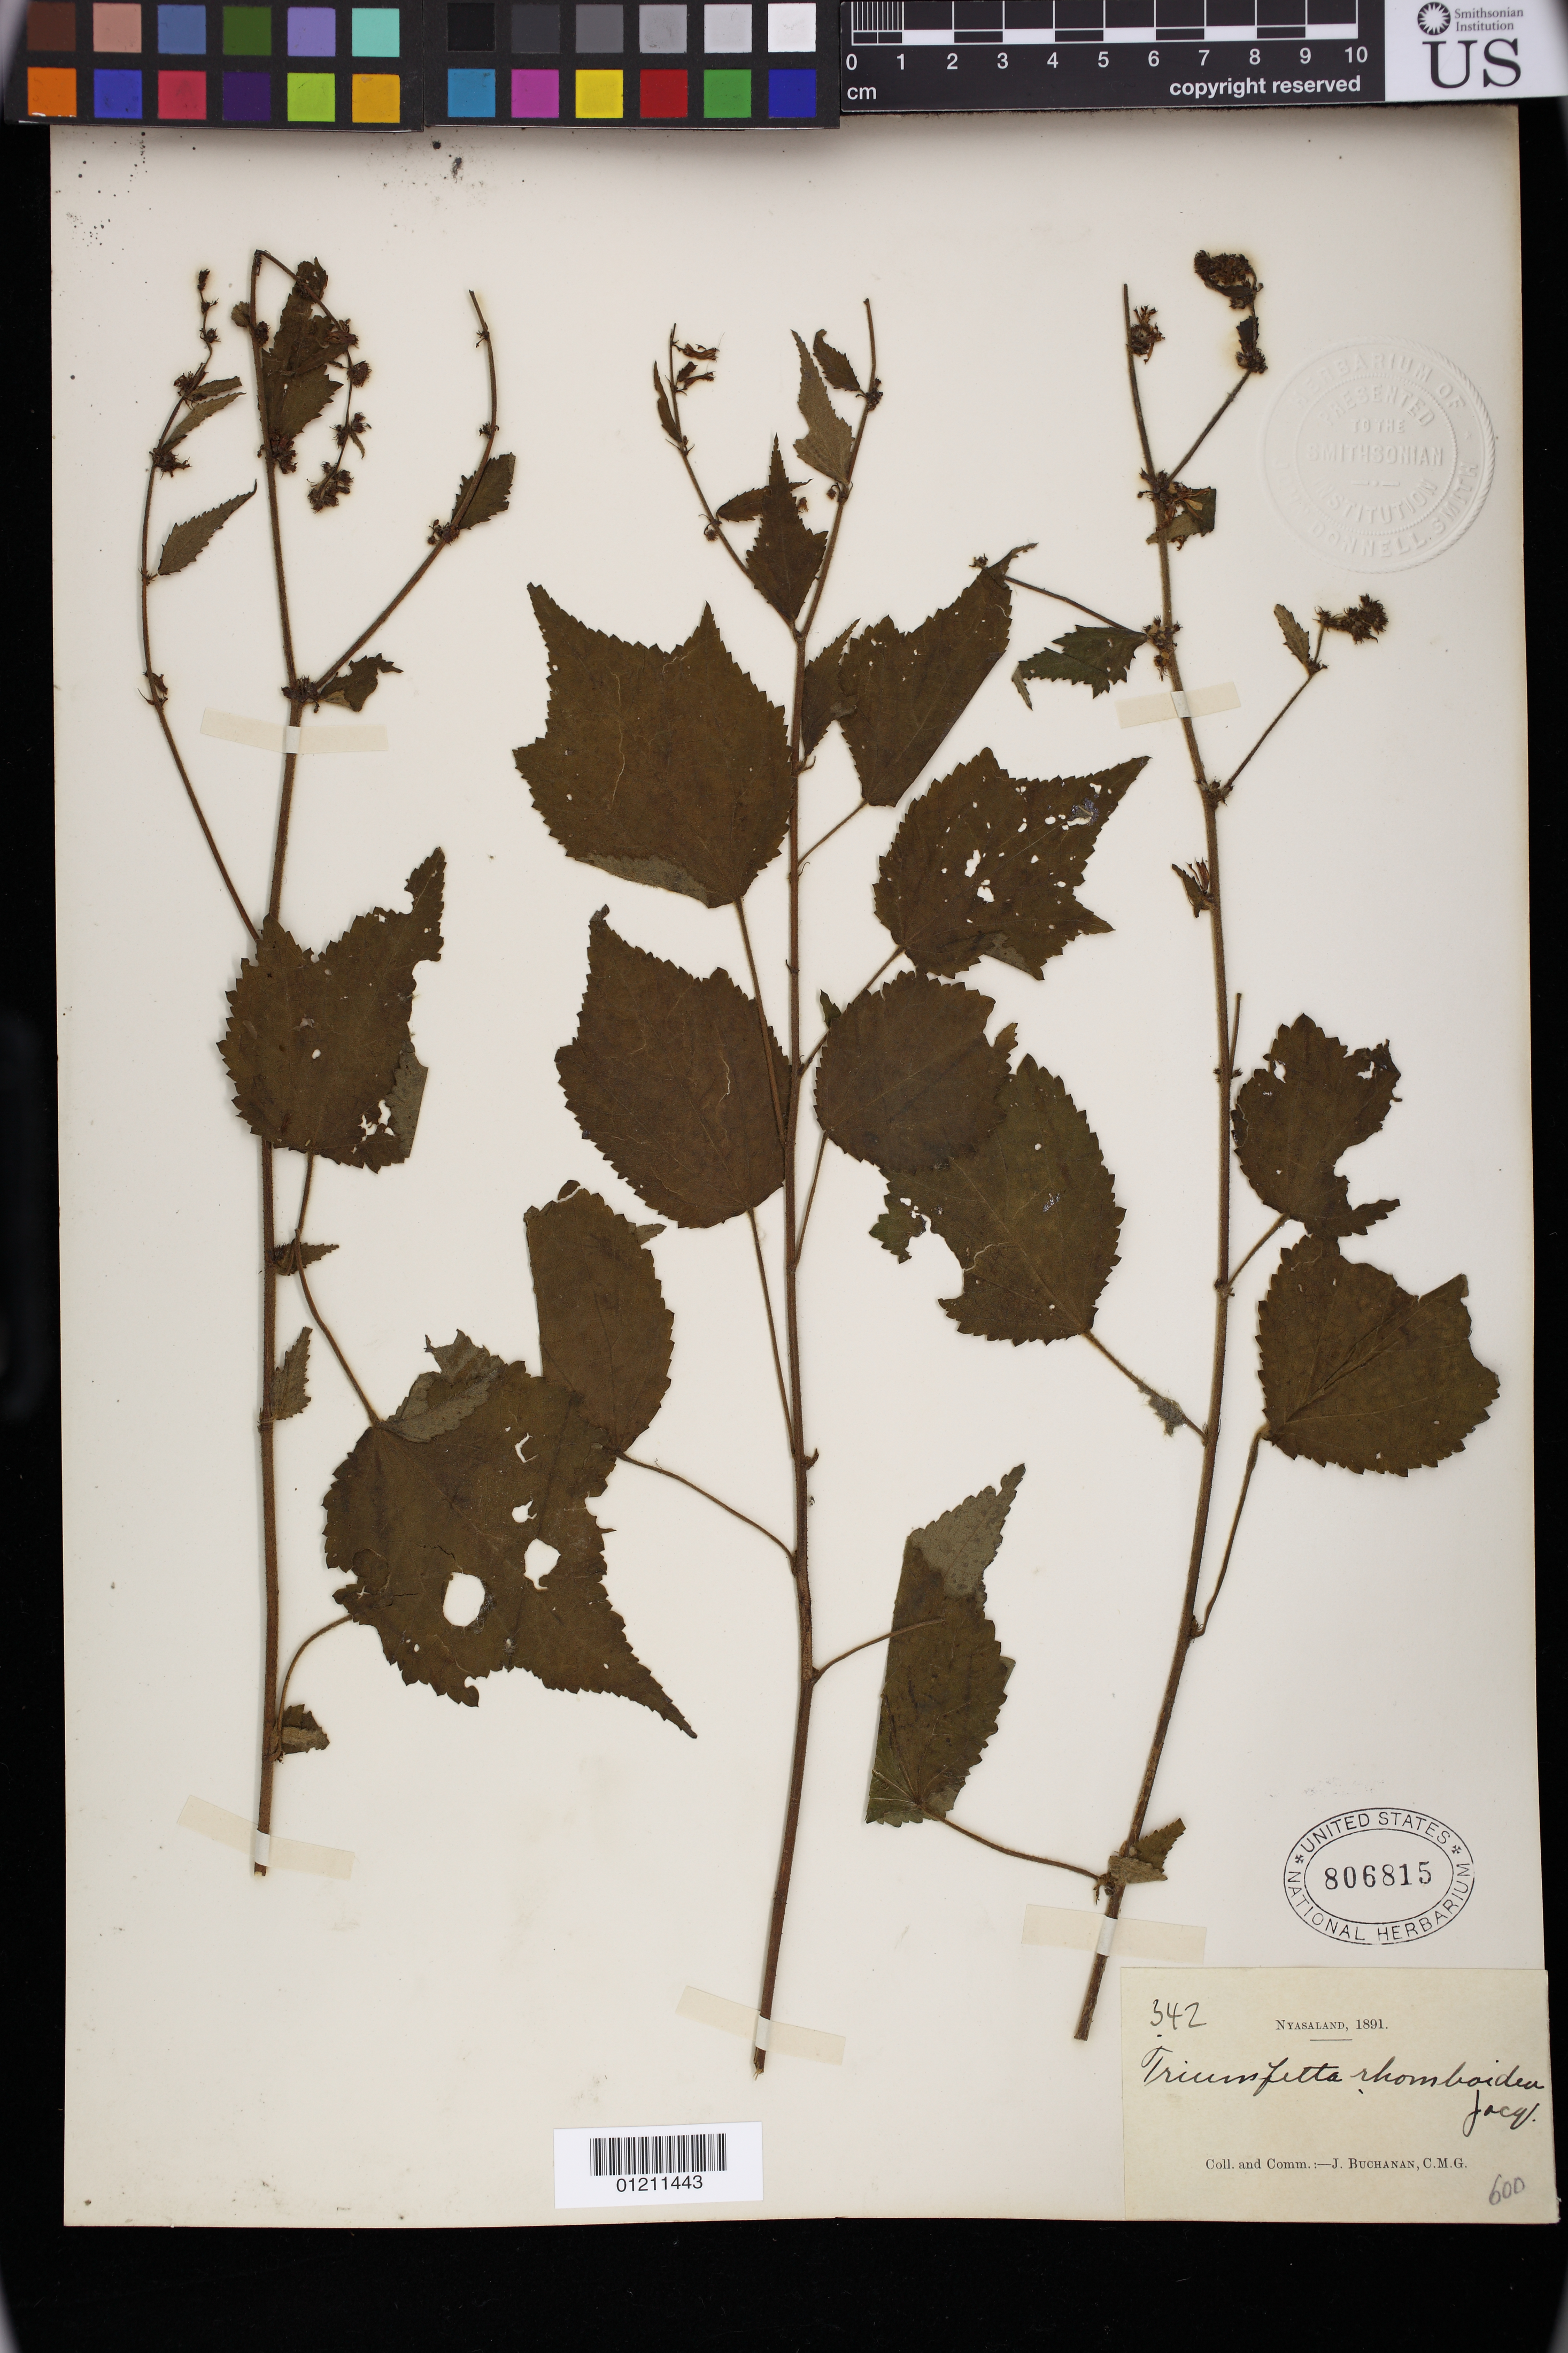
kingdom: Plantae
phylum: Tracheophyta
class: Magnoliopsida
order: Malvales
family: Malvaceae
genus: Triumfetta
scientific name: Triumfetta rhomboidea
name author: Jacq.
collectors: J. Buchanan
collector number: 342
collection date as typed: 1891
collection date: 1891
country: Malawi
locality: Nyasaland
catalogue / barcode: US 806815